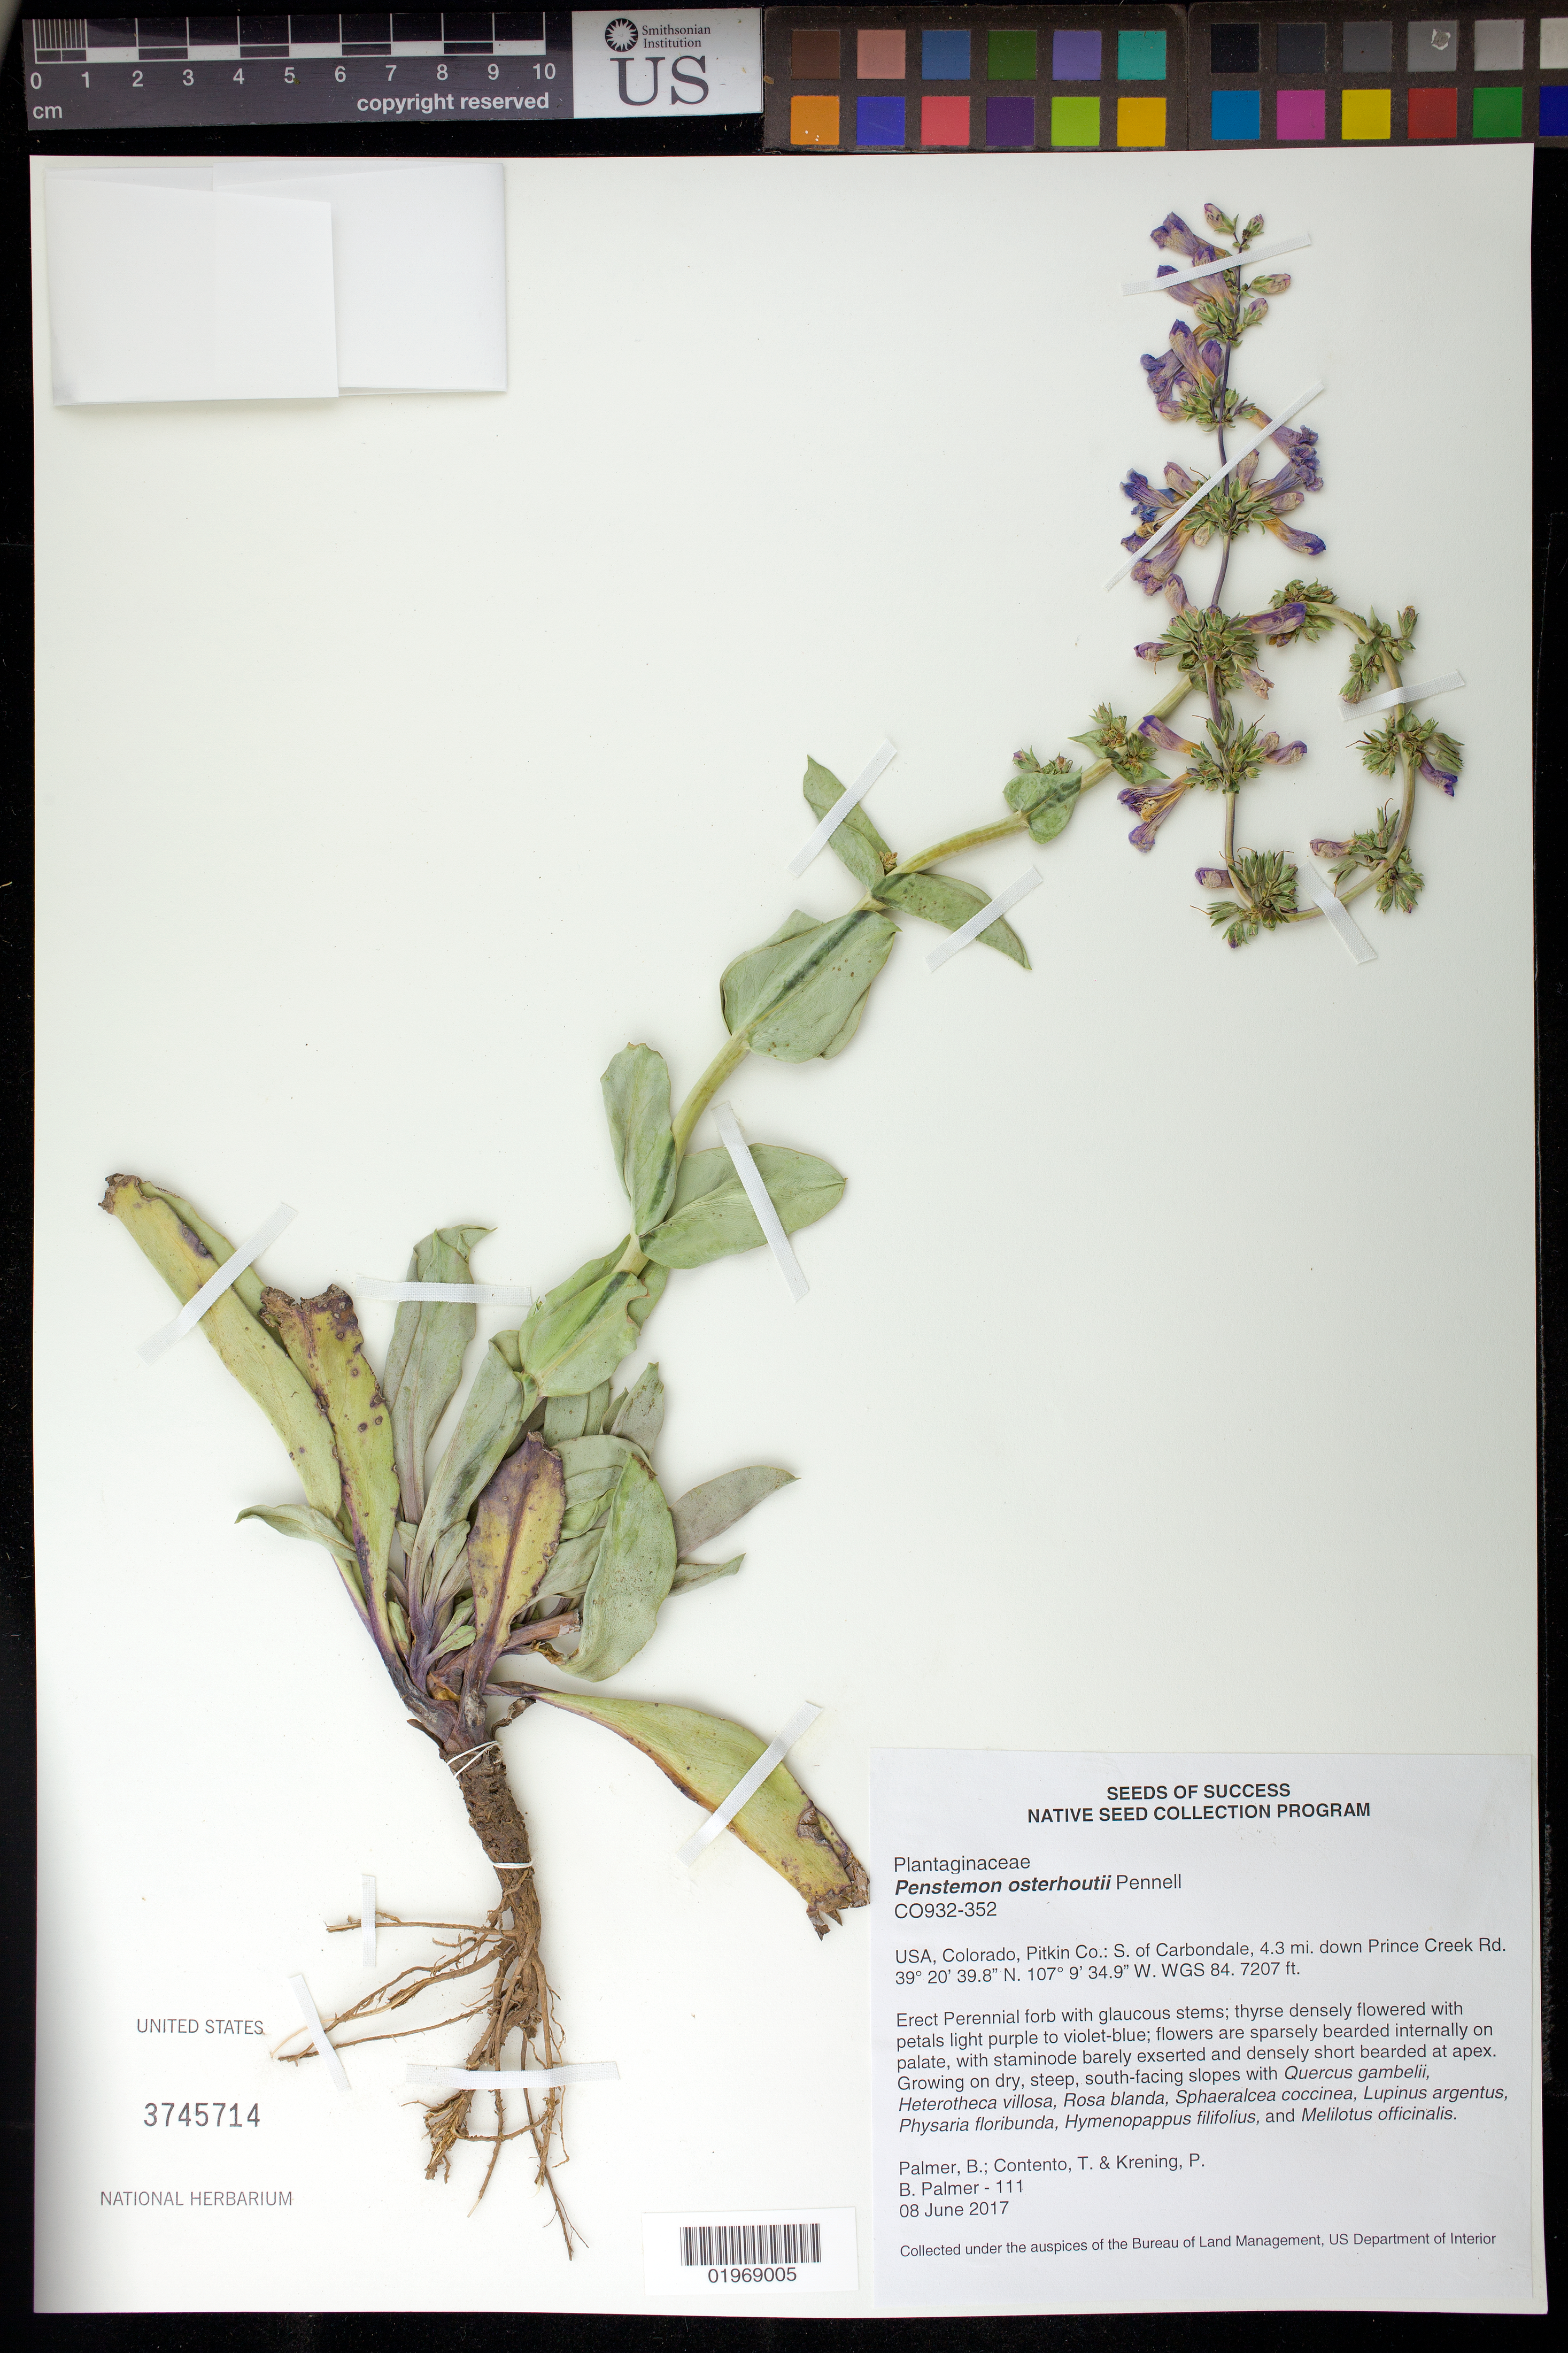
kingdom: Plantae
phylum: Tracheophyta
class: Magnoliopsida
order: Lamiales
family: Plantaginaceae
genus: Penstemon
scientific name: Penstemon osterhoutii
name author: Pennell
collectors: B. Palmer, T. Contento & P. Krening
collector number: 111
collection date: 2017-06-08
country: United States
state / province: Colorado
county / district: Pitkin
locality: S of Carbondale, 4.3 mi. down Prince Creek Road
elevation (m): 2197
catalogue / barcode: US 3745714